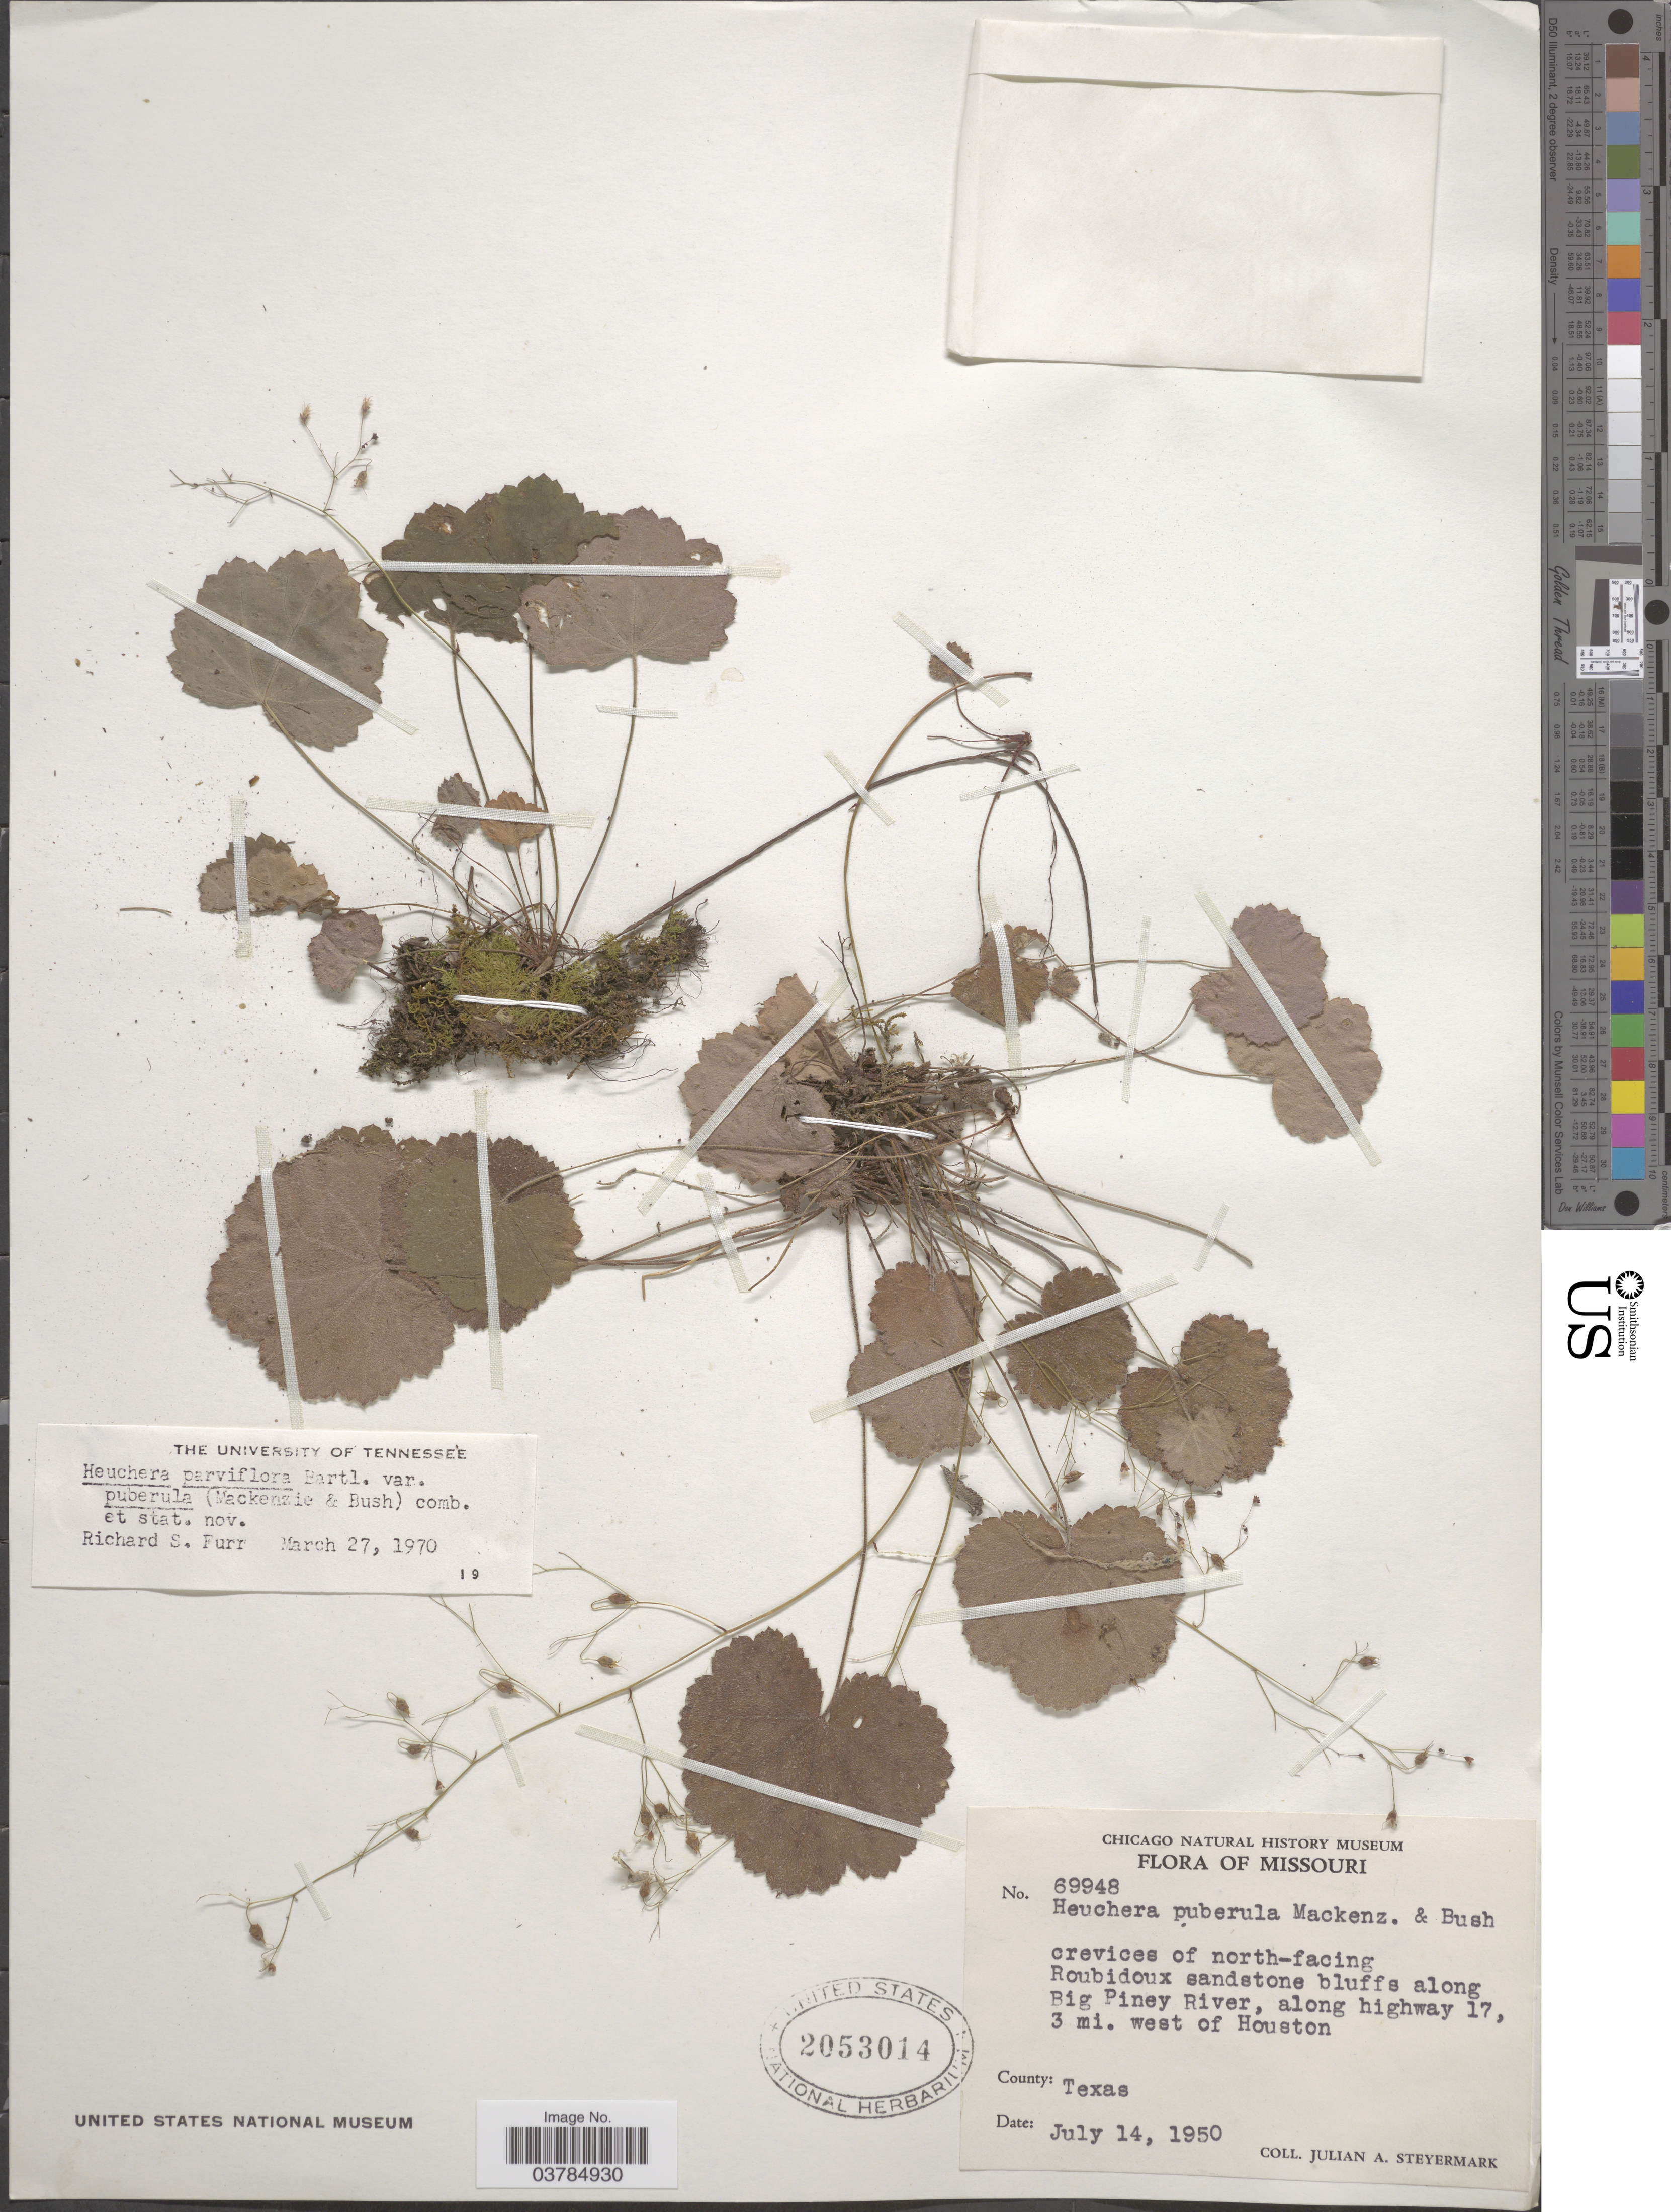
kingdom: Plantae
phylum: Tracheophyta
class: Magnoliopsida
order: Saxifragales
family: Saxifragaceae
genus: Heuchera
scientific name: Heuchera parviflora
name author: Bartl.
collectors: J. Steyermark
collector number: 69948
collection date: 1950-07-14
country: United States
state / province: Missouri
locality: Crevices of north-facing Roubidoux sandstone bluffs along Big Piney River, along highway 17, 3 mi. west of Houston. County: Texas.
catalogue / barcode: US 2053014